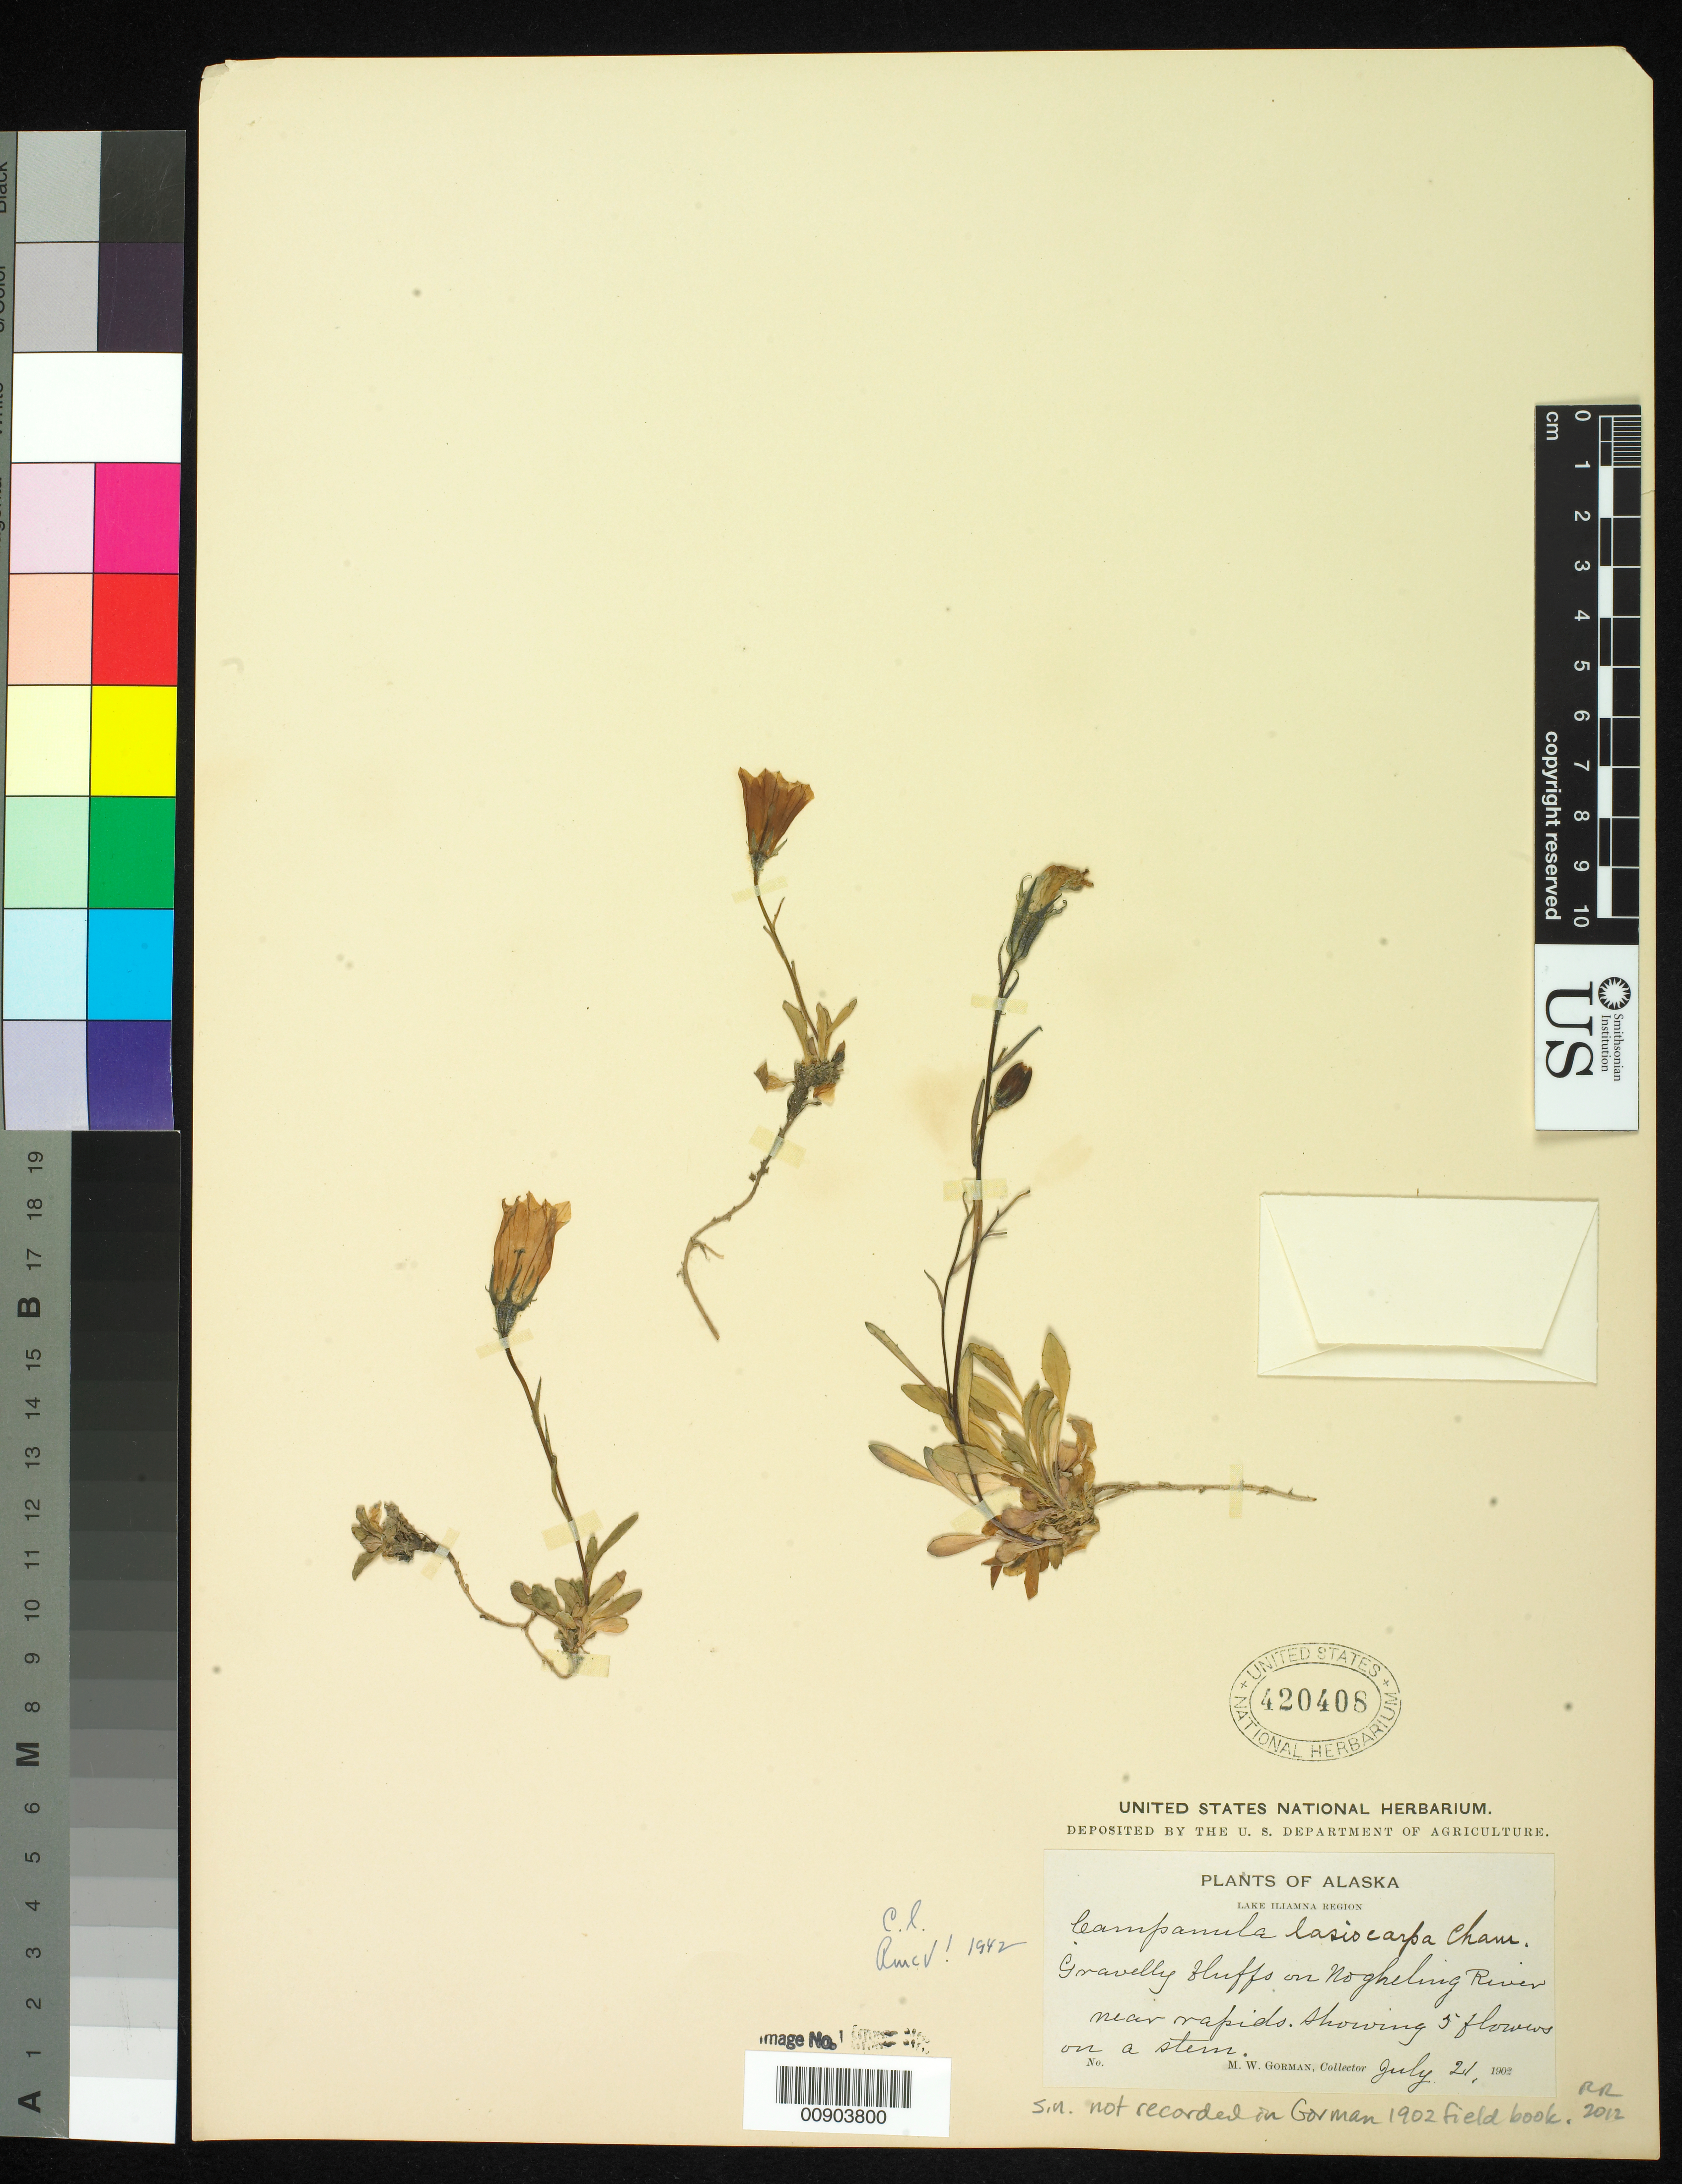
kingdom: Plantae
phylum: Tracheophyta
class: Magnoliopsida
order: Asterales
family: Campanulaceae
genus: Campanula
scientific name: Campanula lasiocarpa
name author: Cham.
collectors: M. W. Gorman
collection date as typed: July 21, 1902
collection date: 1902-07-21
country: United States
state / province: Alaska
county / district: Lake And Peninsula Borough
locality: Lake Iliamna region. On Nogheling River near rapids.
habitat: Gravelly bluffs near rapids.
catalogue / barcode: US 420408